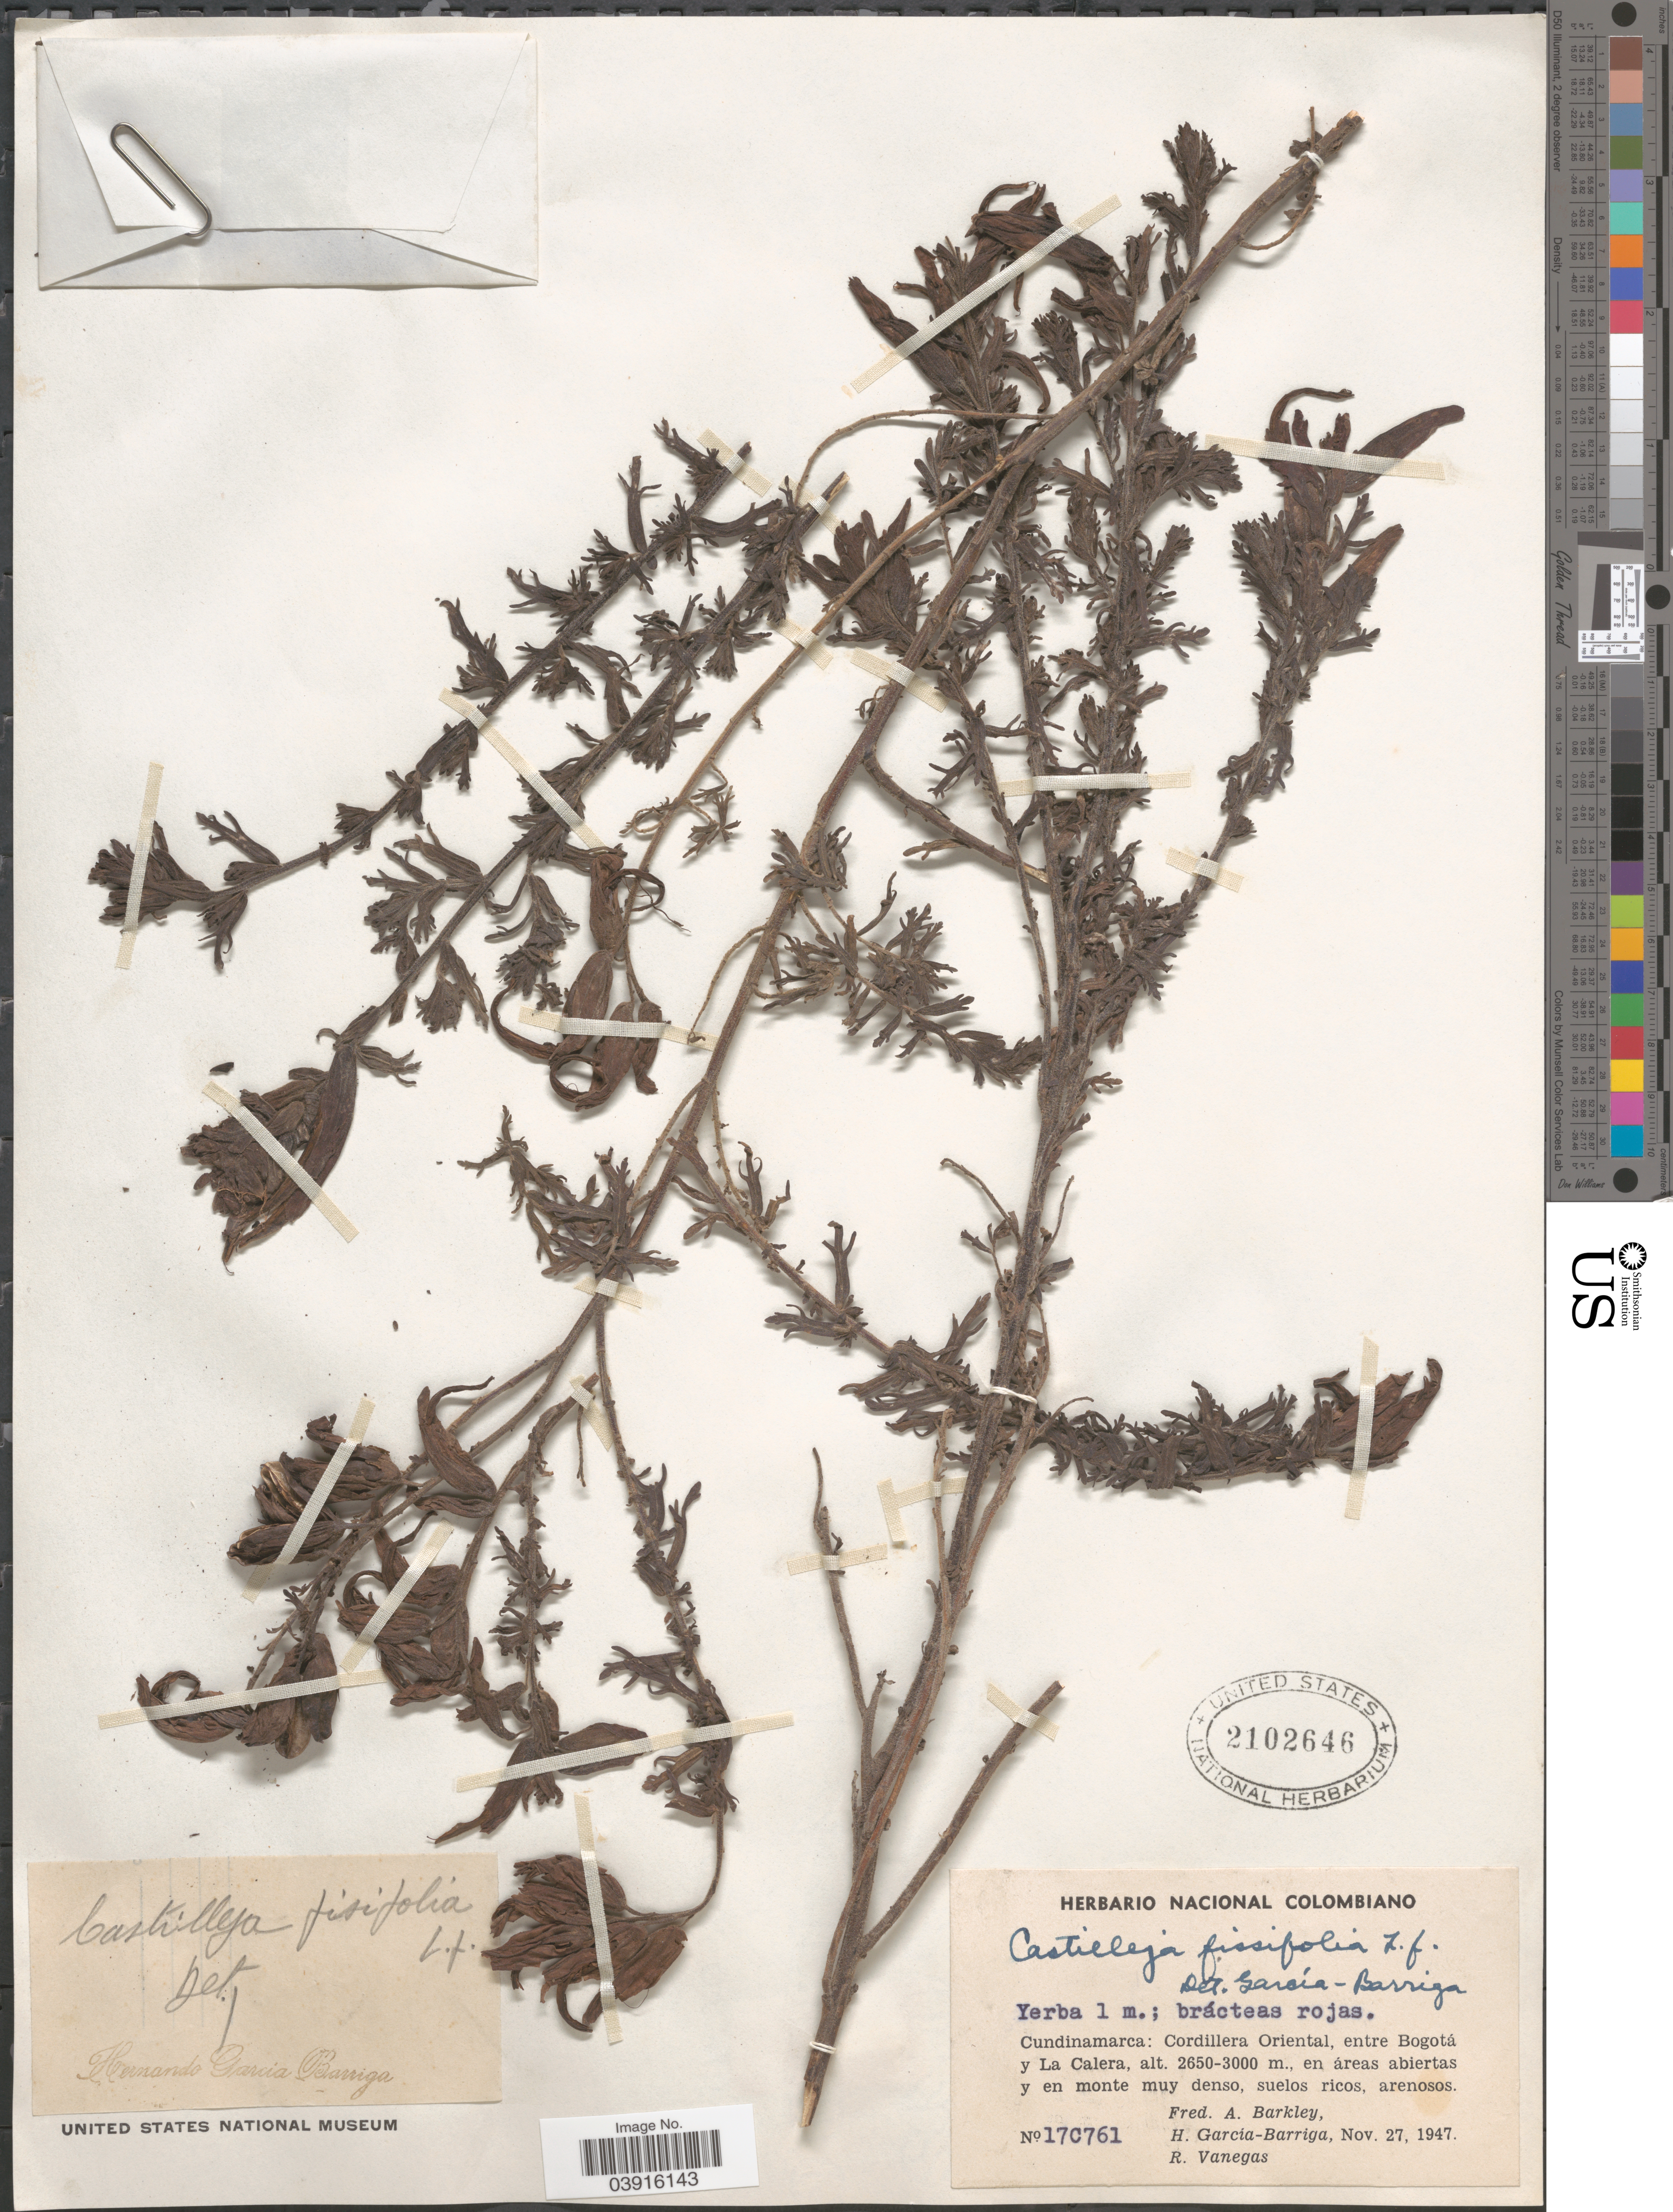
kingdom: Plantae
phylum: Tracheophyta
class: Magnoliopsida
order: Lamiales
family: Orobanchaceae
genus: Castilleja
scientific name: Castilleja fissifolia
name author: L. f.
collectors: F. A. Barkley, H. García Barriga & R. Vanegas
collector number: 17C761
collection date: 1947-11-27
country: Colombia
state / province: Cundinamarca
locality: Cordillera Oriental, entre Bogotá y La Calera.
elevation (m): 2650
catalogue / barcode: US 2102646